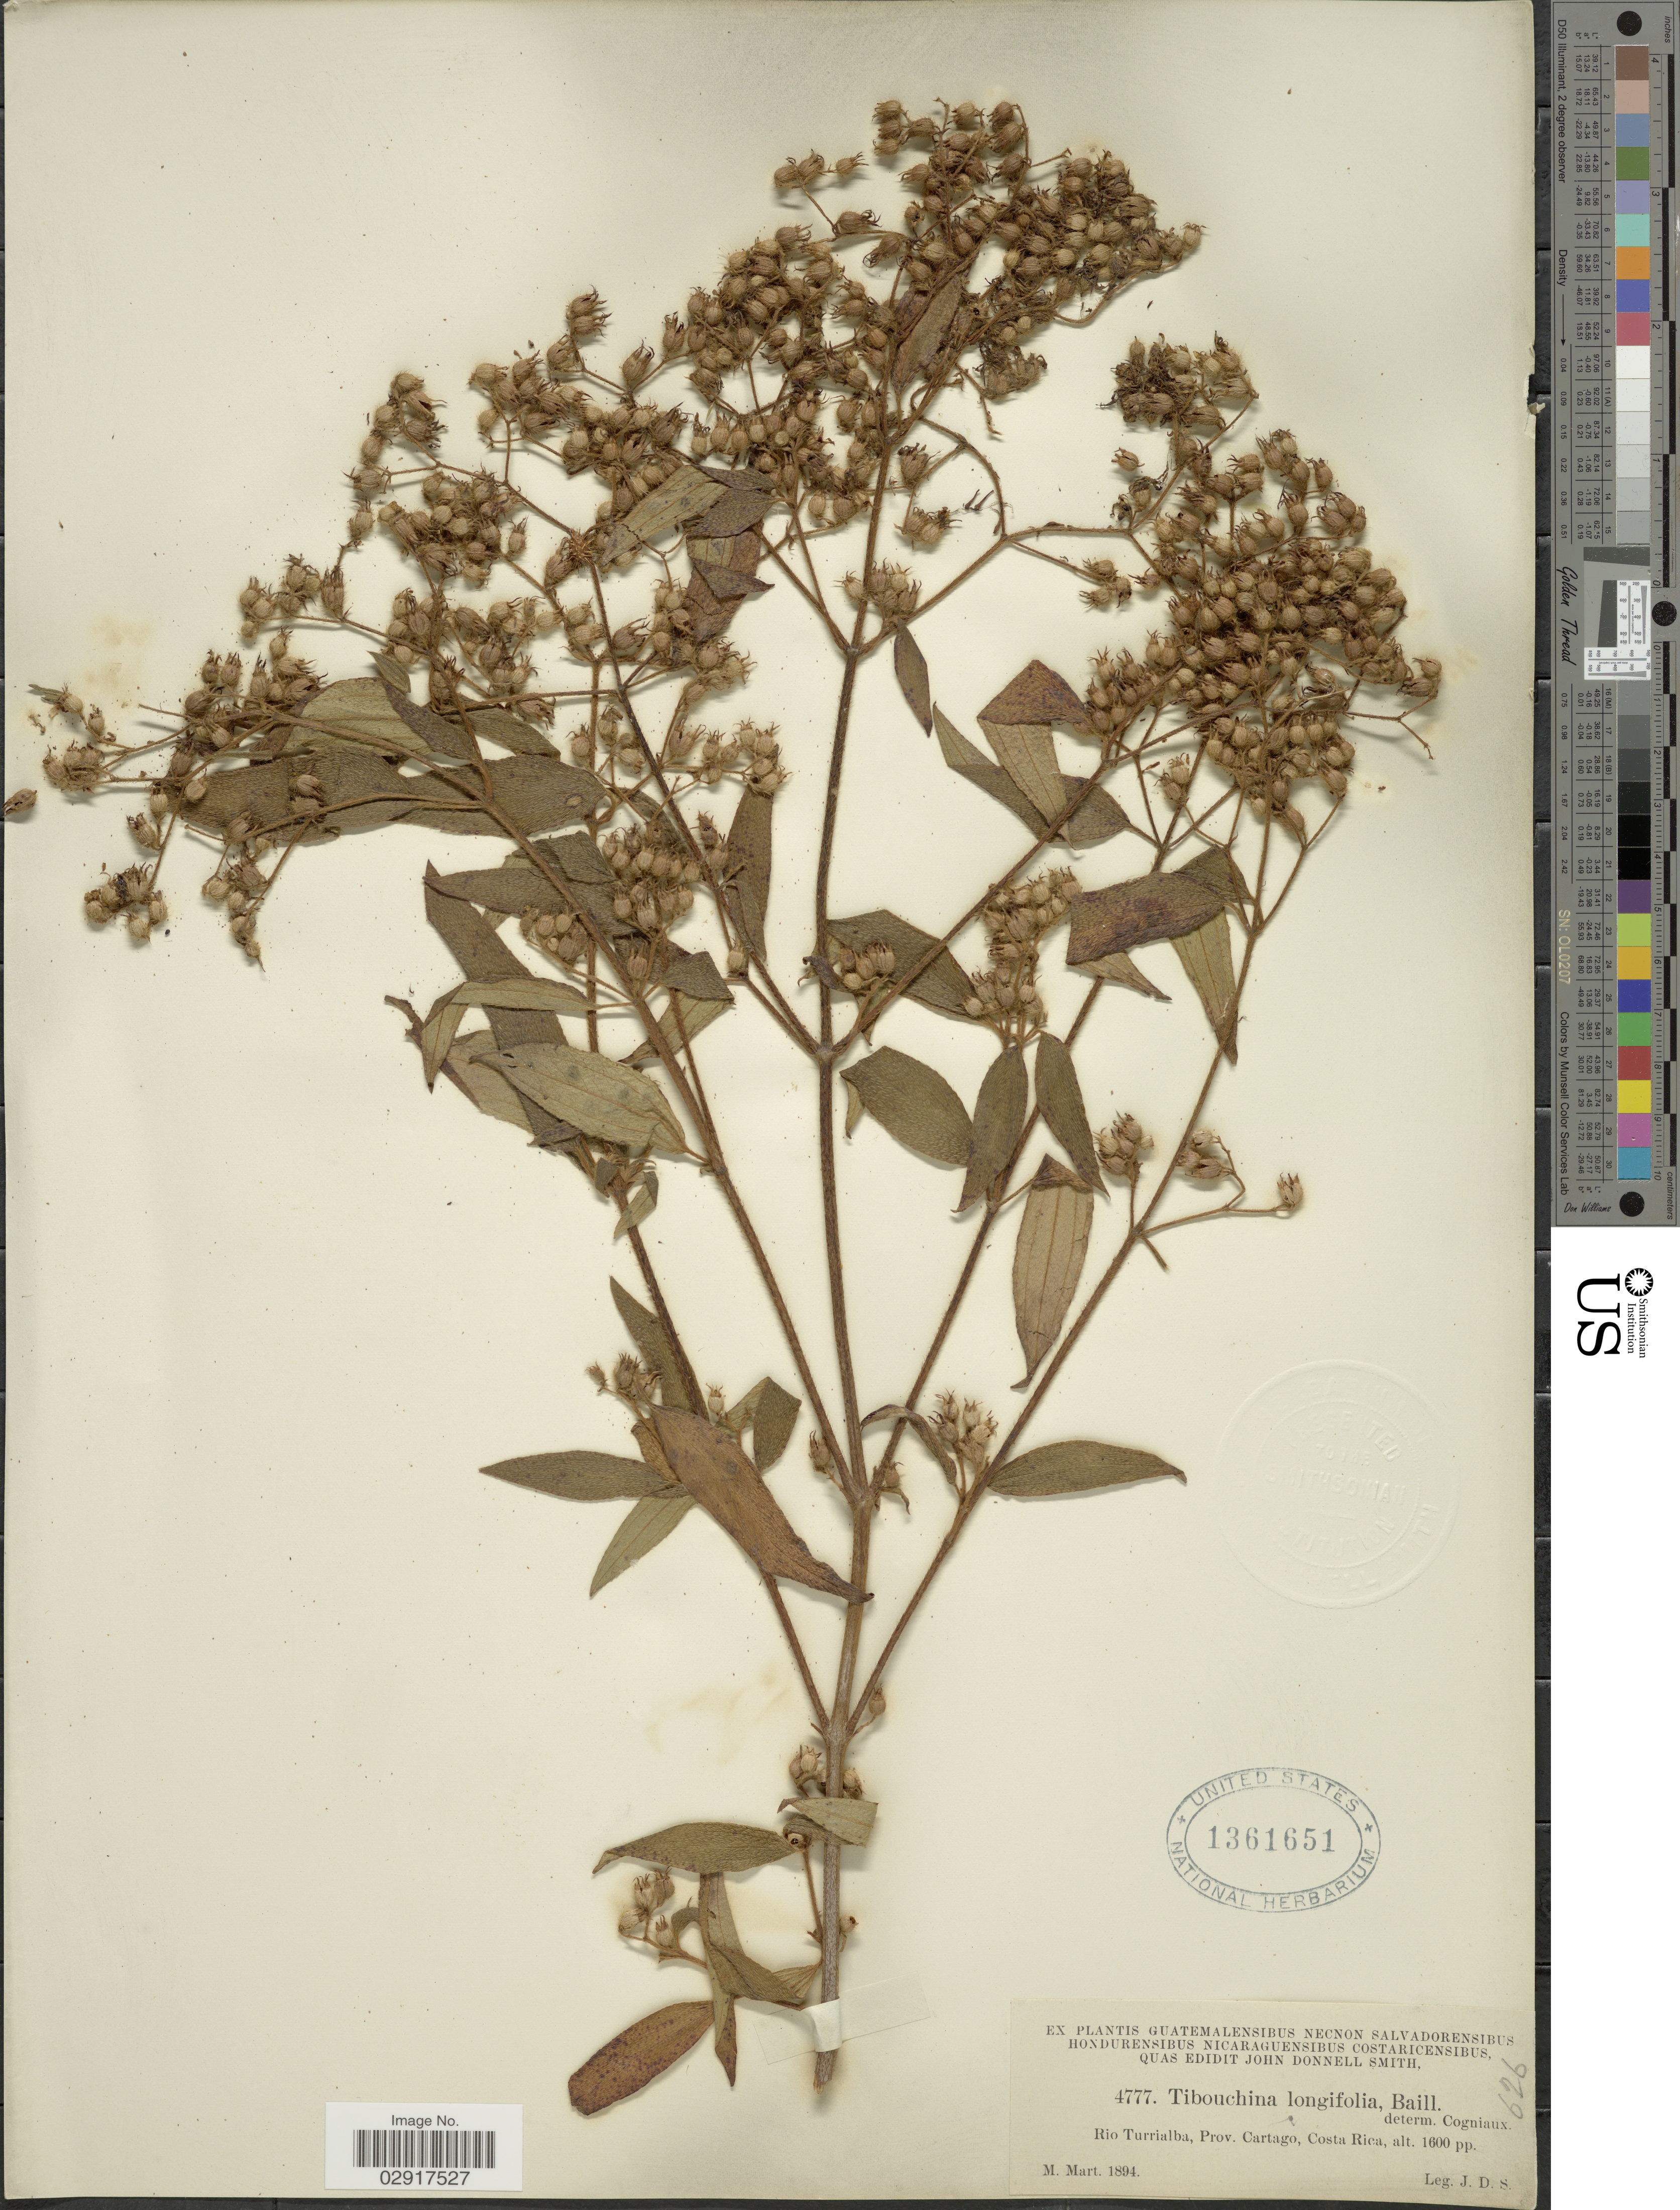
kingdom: Plantae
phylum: Tracheophyta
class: Magnoliopsida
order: Myrtales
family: Melastomataceae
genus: Chaetogastra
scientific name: Chaetogastra longifolia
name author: (Vahl) DC.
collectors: J. Donnell Smith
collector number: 4777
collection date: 1894-03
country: Costa Rica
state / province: Cartago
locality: Rio Turrialba, Prov. Cartago, Costa Rica.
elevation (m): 488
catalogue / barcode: US 1361651